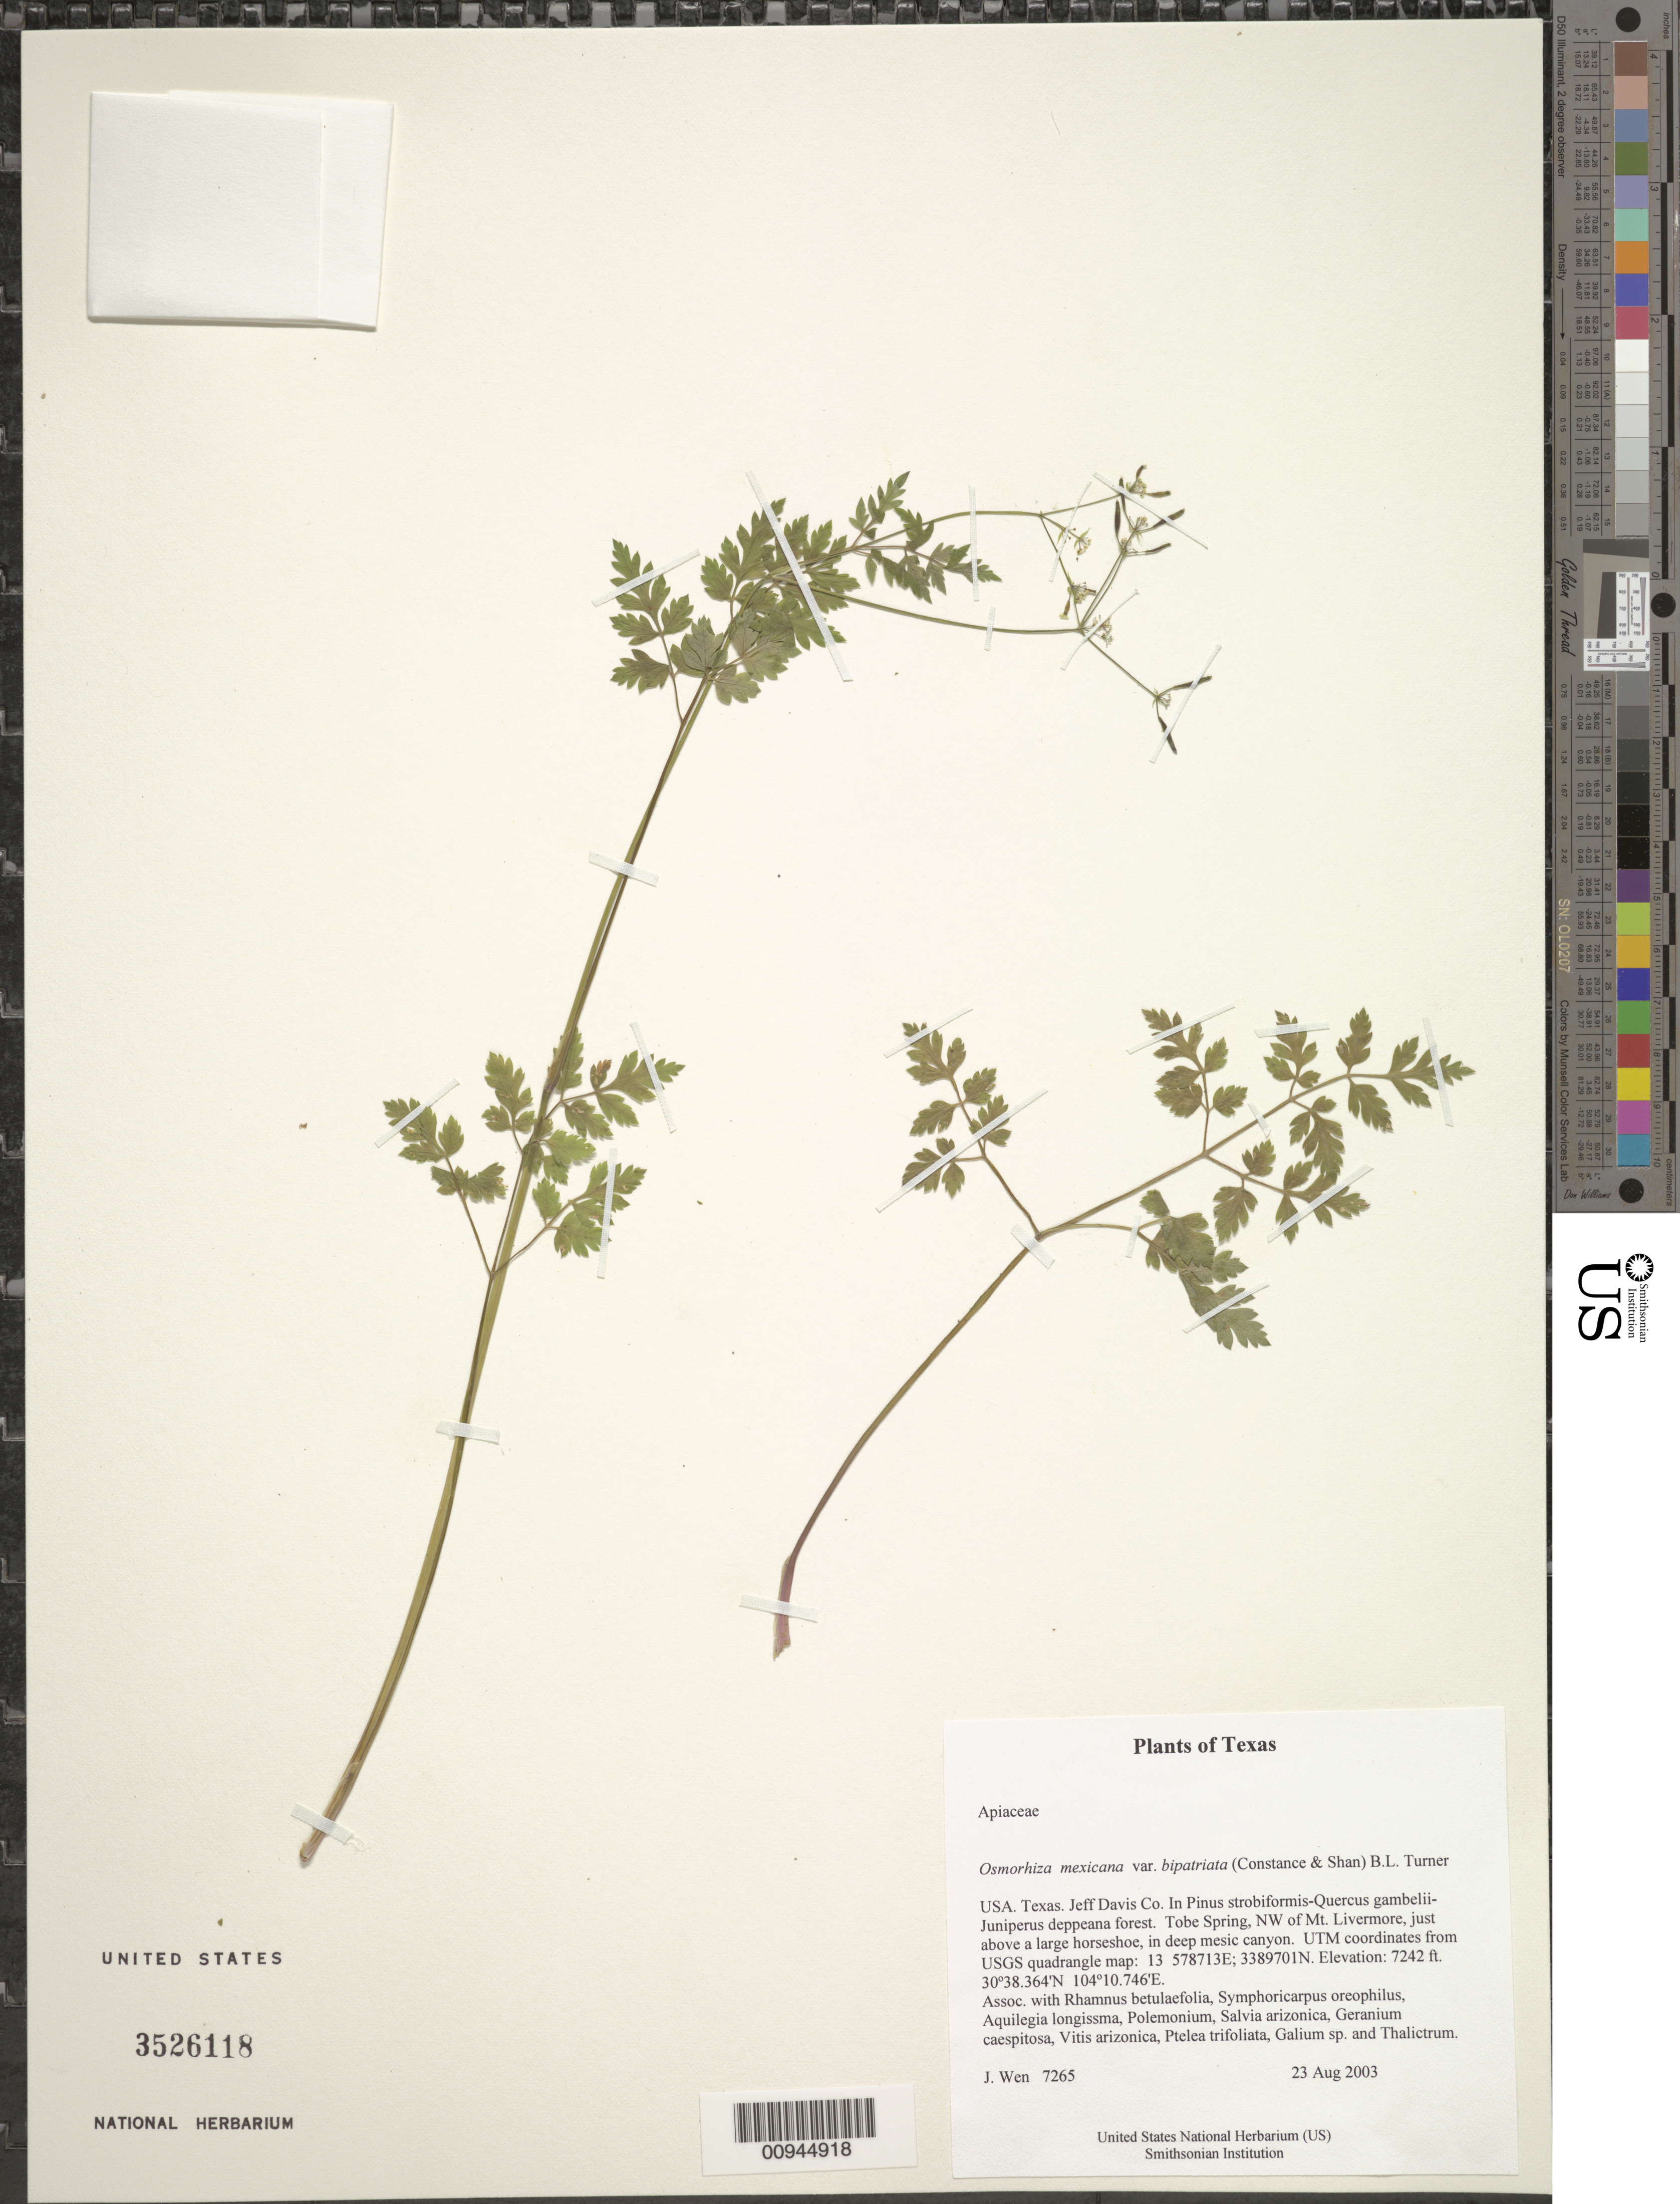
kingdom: Plantae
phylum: Tracheophyta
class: Magnoliopsida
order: Apiales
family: Apiaceae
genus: Osmorhiza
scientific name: Osmorhiza mexicana var. bipatriata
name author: (Constance & Shan) B.L. Turner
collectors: J. Wen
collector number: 7265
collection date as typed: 23 Aug 2003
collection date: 2003-08-23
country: United States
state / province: Texas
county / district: Jeff Davis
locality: In Pinus strobiformis-Quercus gambelii-Juniperus deppeana forest. Tobe Spring, NW of Mt. Livermore, just above a large horseshoe, in deep mesic canyon. UTM coordinates from USGS quadrangle map: 13 578713E; 3389701N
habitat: Assoc. with Rhamnus betulaefolia, Symphoricarpus oreophilus, Aquilegia longissma, Polemonium, Salvia arizonica, Geranium caespitosa, Vitis arizonica, Ptelea trifoliata, Galium sp. and Thalictrum.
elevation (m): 2207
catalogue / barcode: US 3526118